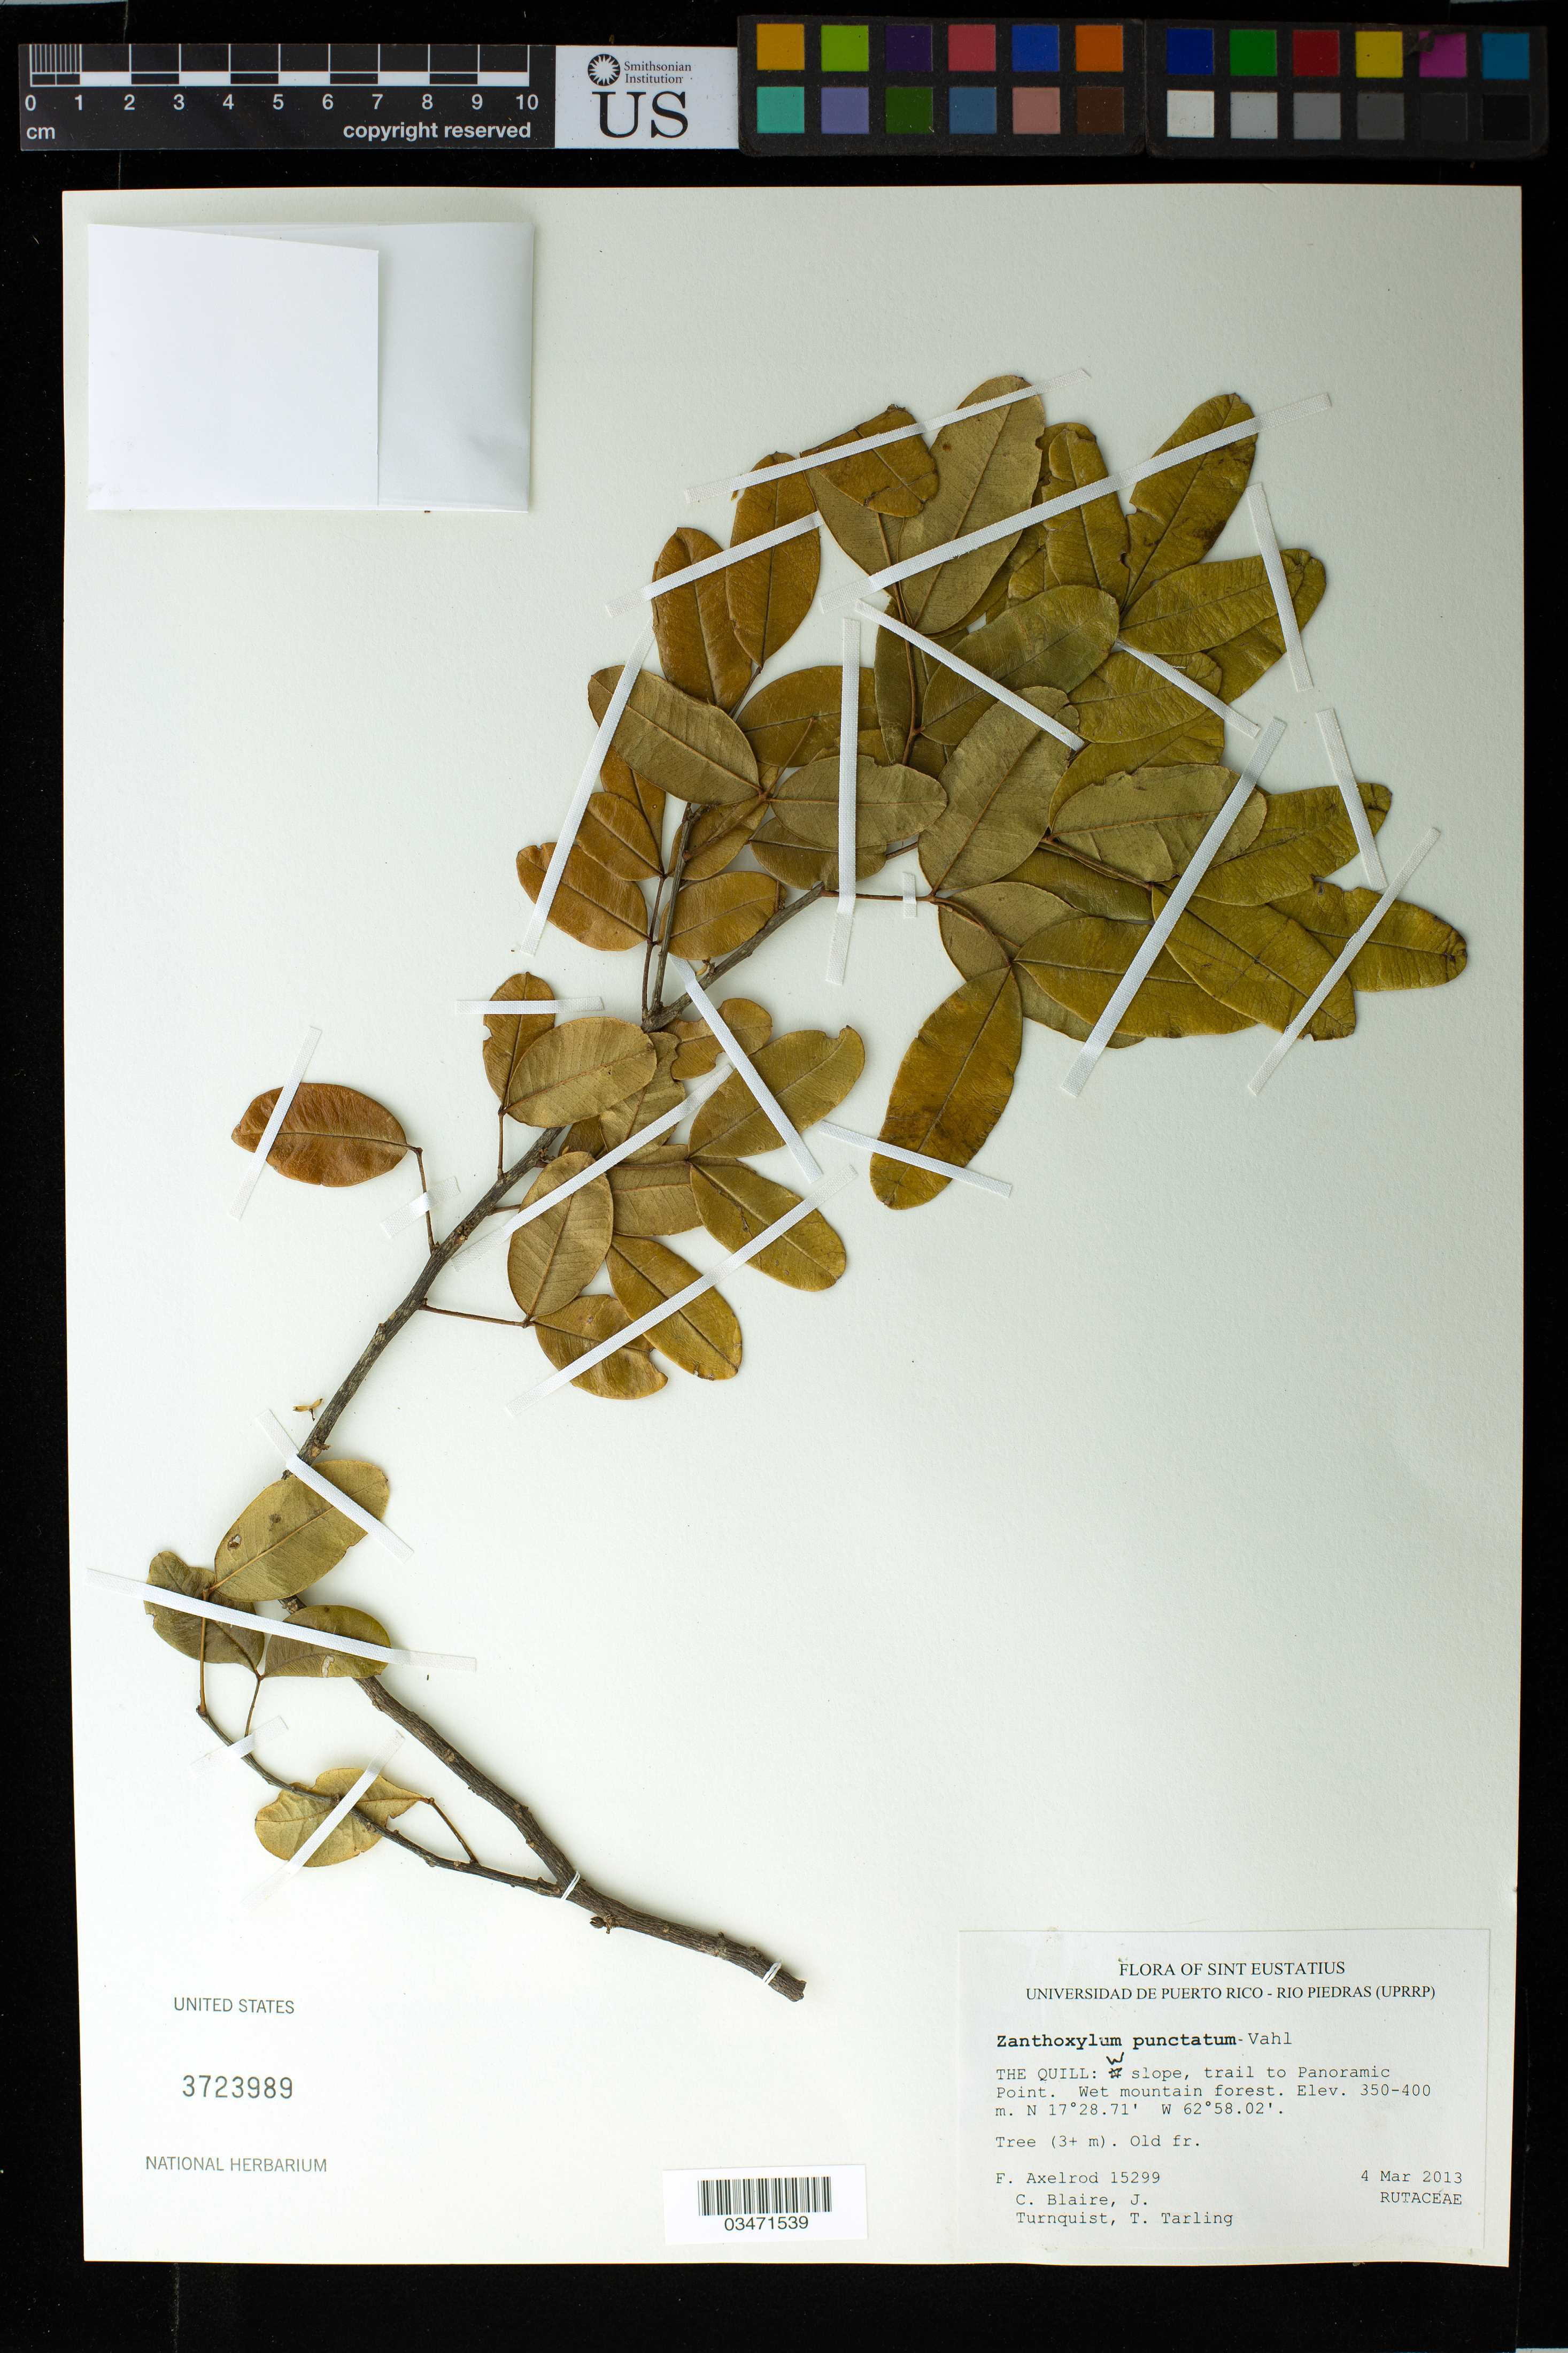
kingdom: Plantae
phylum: Tracheophyta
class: Magnoliopsida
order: Sapindales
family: Rutaceae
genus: Zanthoxylum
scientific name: Zanthoxylum punctatum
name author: Vahl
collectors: F. S. Axelrod, C. Blaire, J. Turnquist & T. Tartling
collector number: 15299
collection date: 2013-03-04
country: Netherlands Antilles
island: St. Eustatius I.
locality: The Quill: W slope, trail to Panoramic Point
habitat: Wet mountain forest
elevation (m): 350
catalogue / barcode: US 3723989